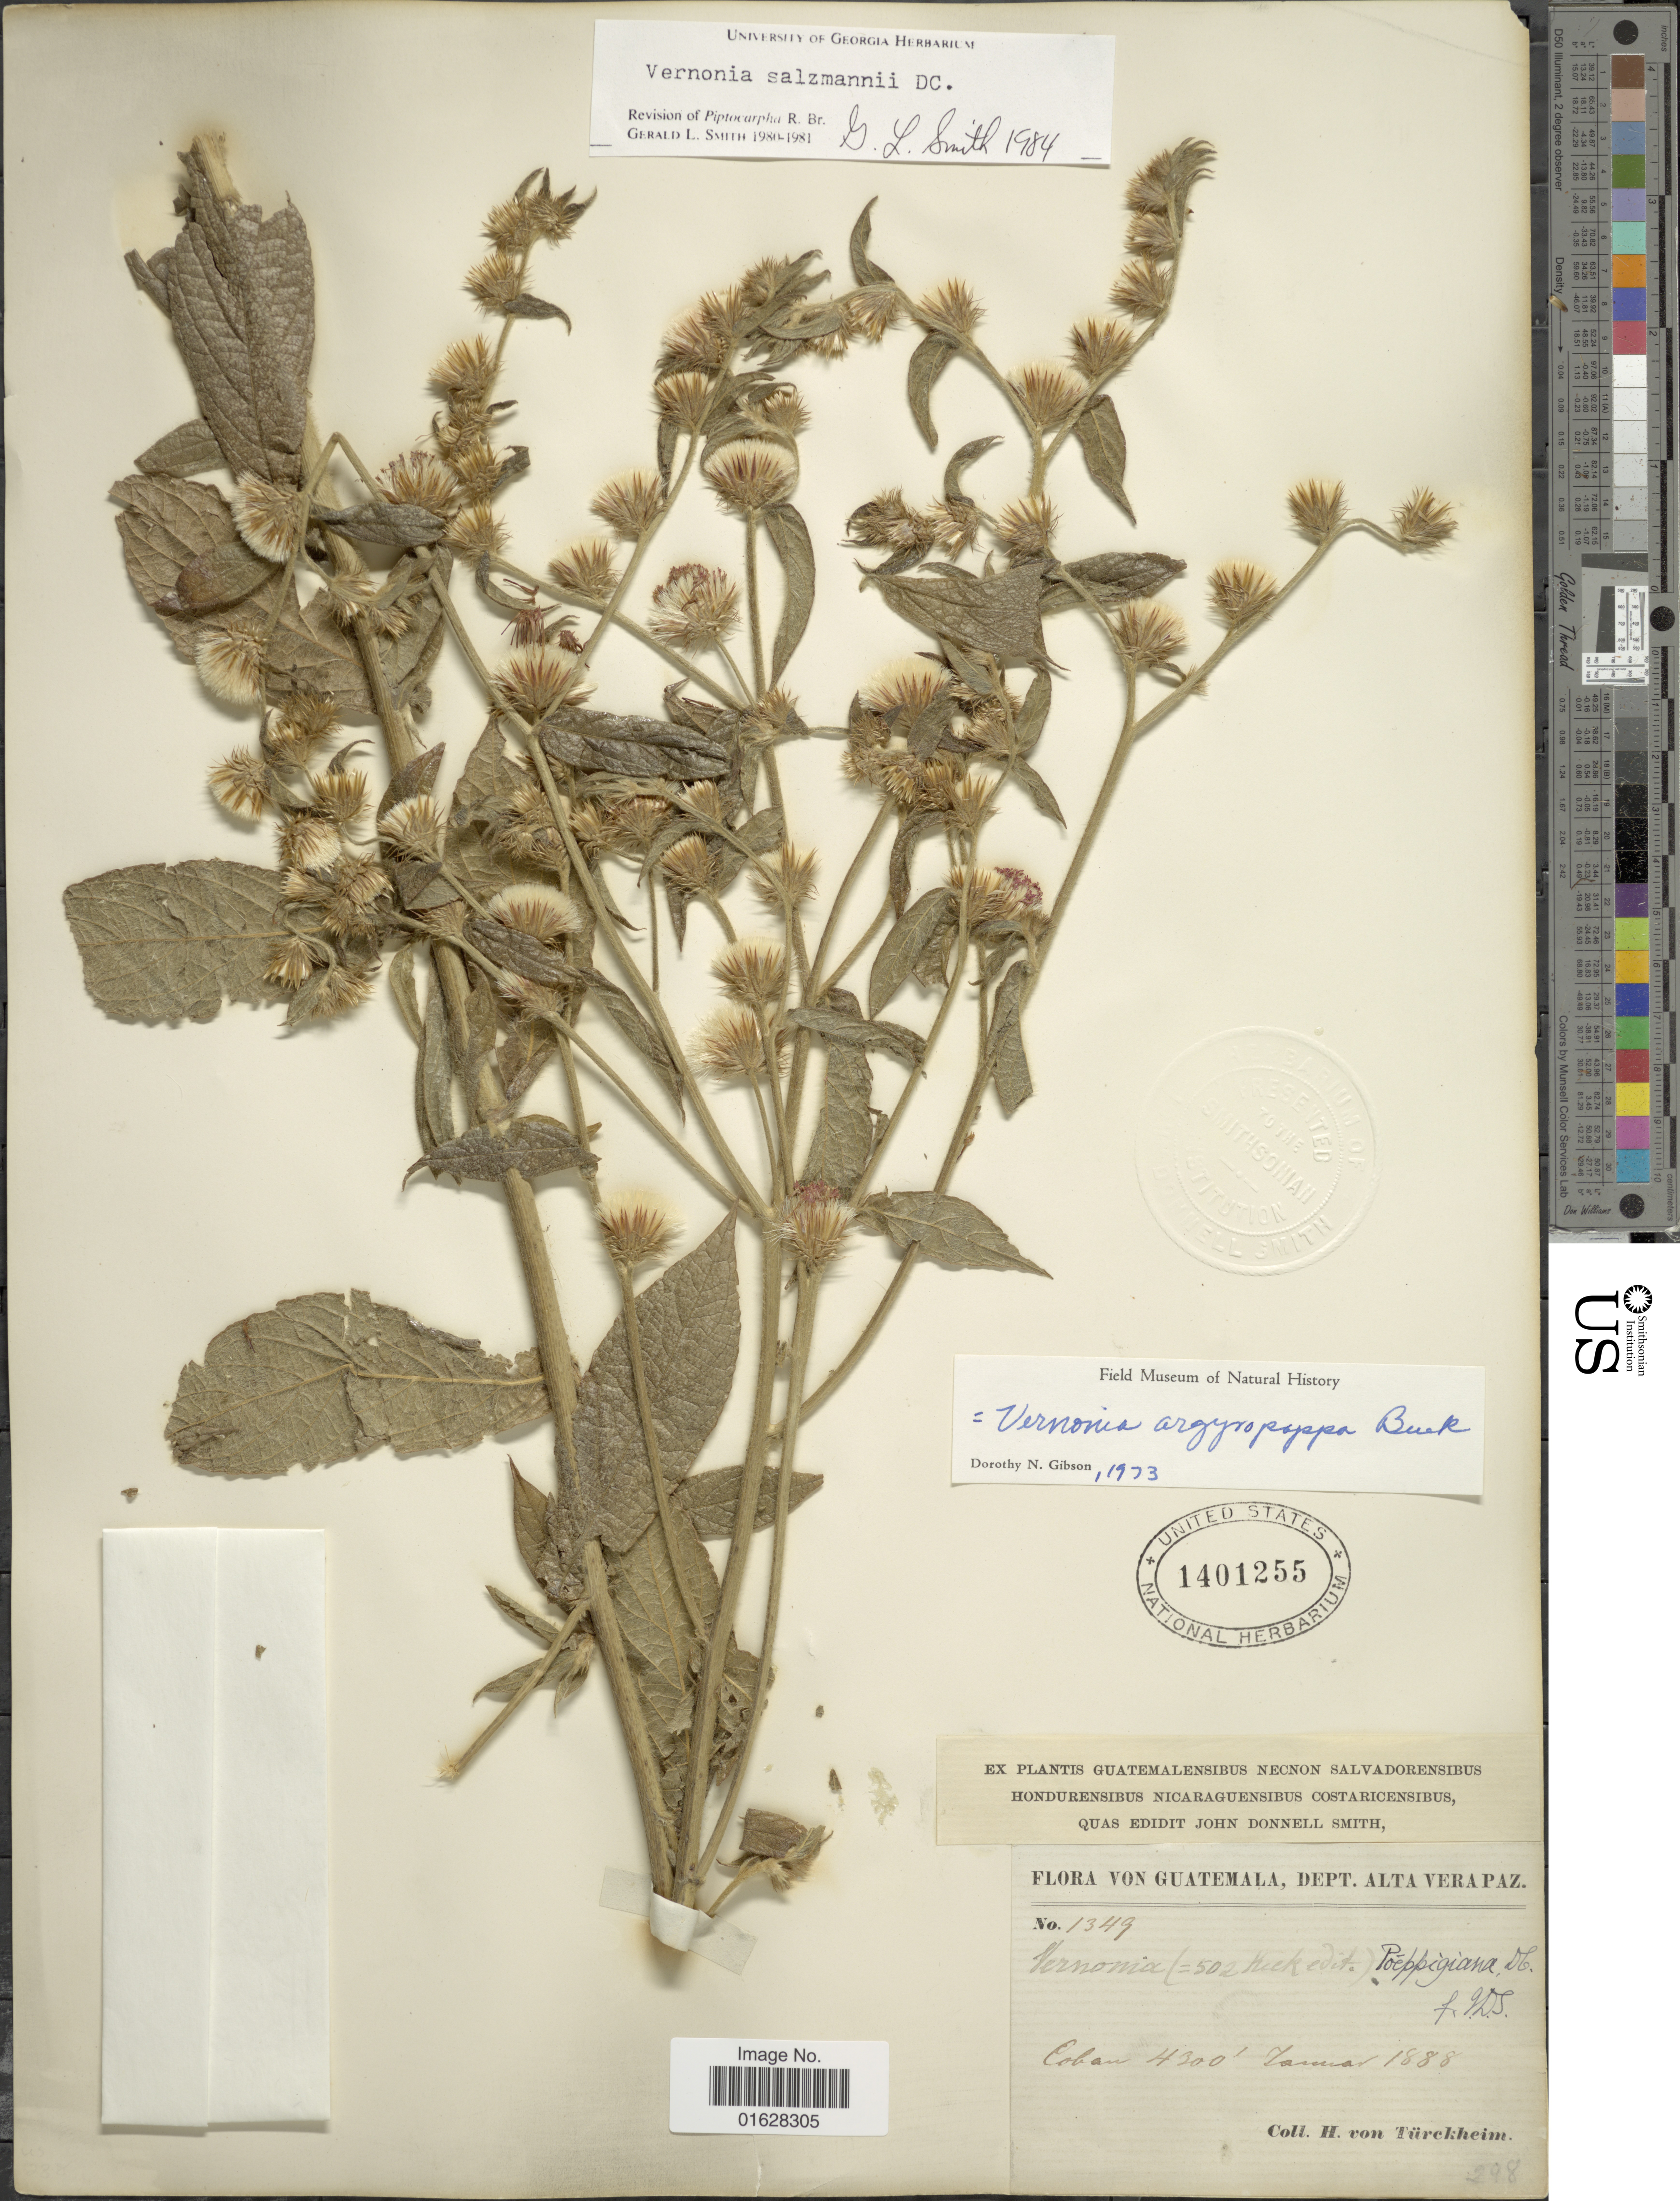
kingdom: Plantae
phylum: Tracheophyta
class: Magnoliopsida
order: Asterales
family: Asteraceae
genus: Lepidaploa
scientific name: Lepidaploa salzmannii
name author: (DC.) H. Rob.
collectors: H. von Türckheim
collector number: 1349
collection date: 1888-01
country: Guatemala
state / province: Alta Verapaz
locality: Dept. Alta Vera Paz, Coban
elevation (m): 1311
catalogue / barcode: US 1401255